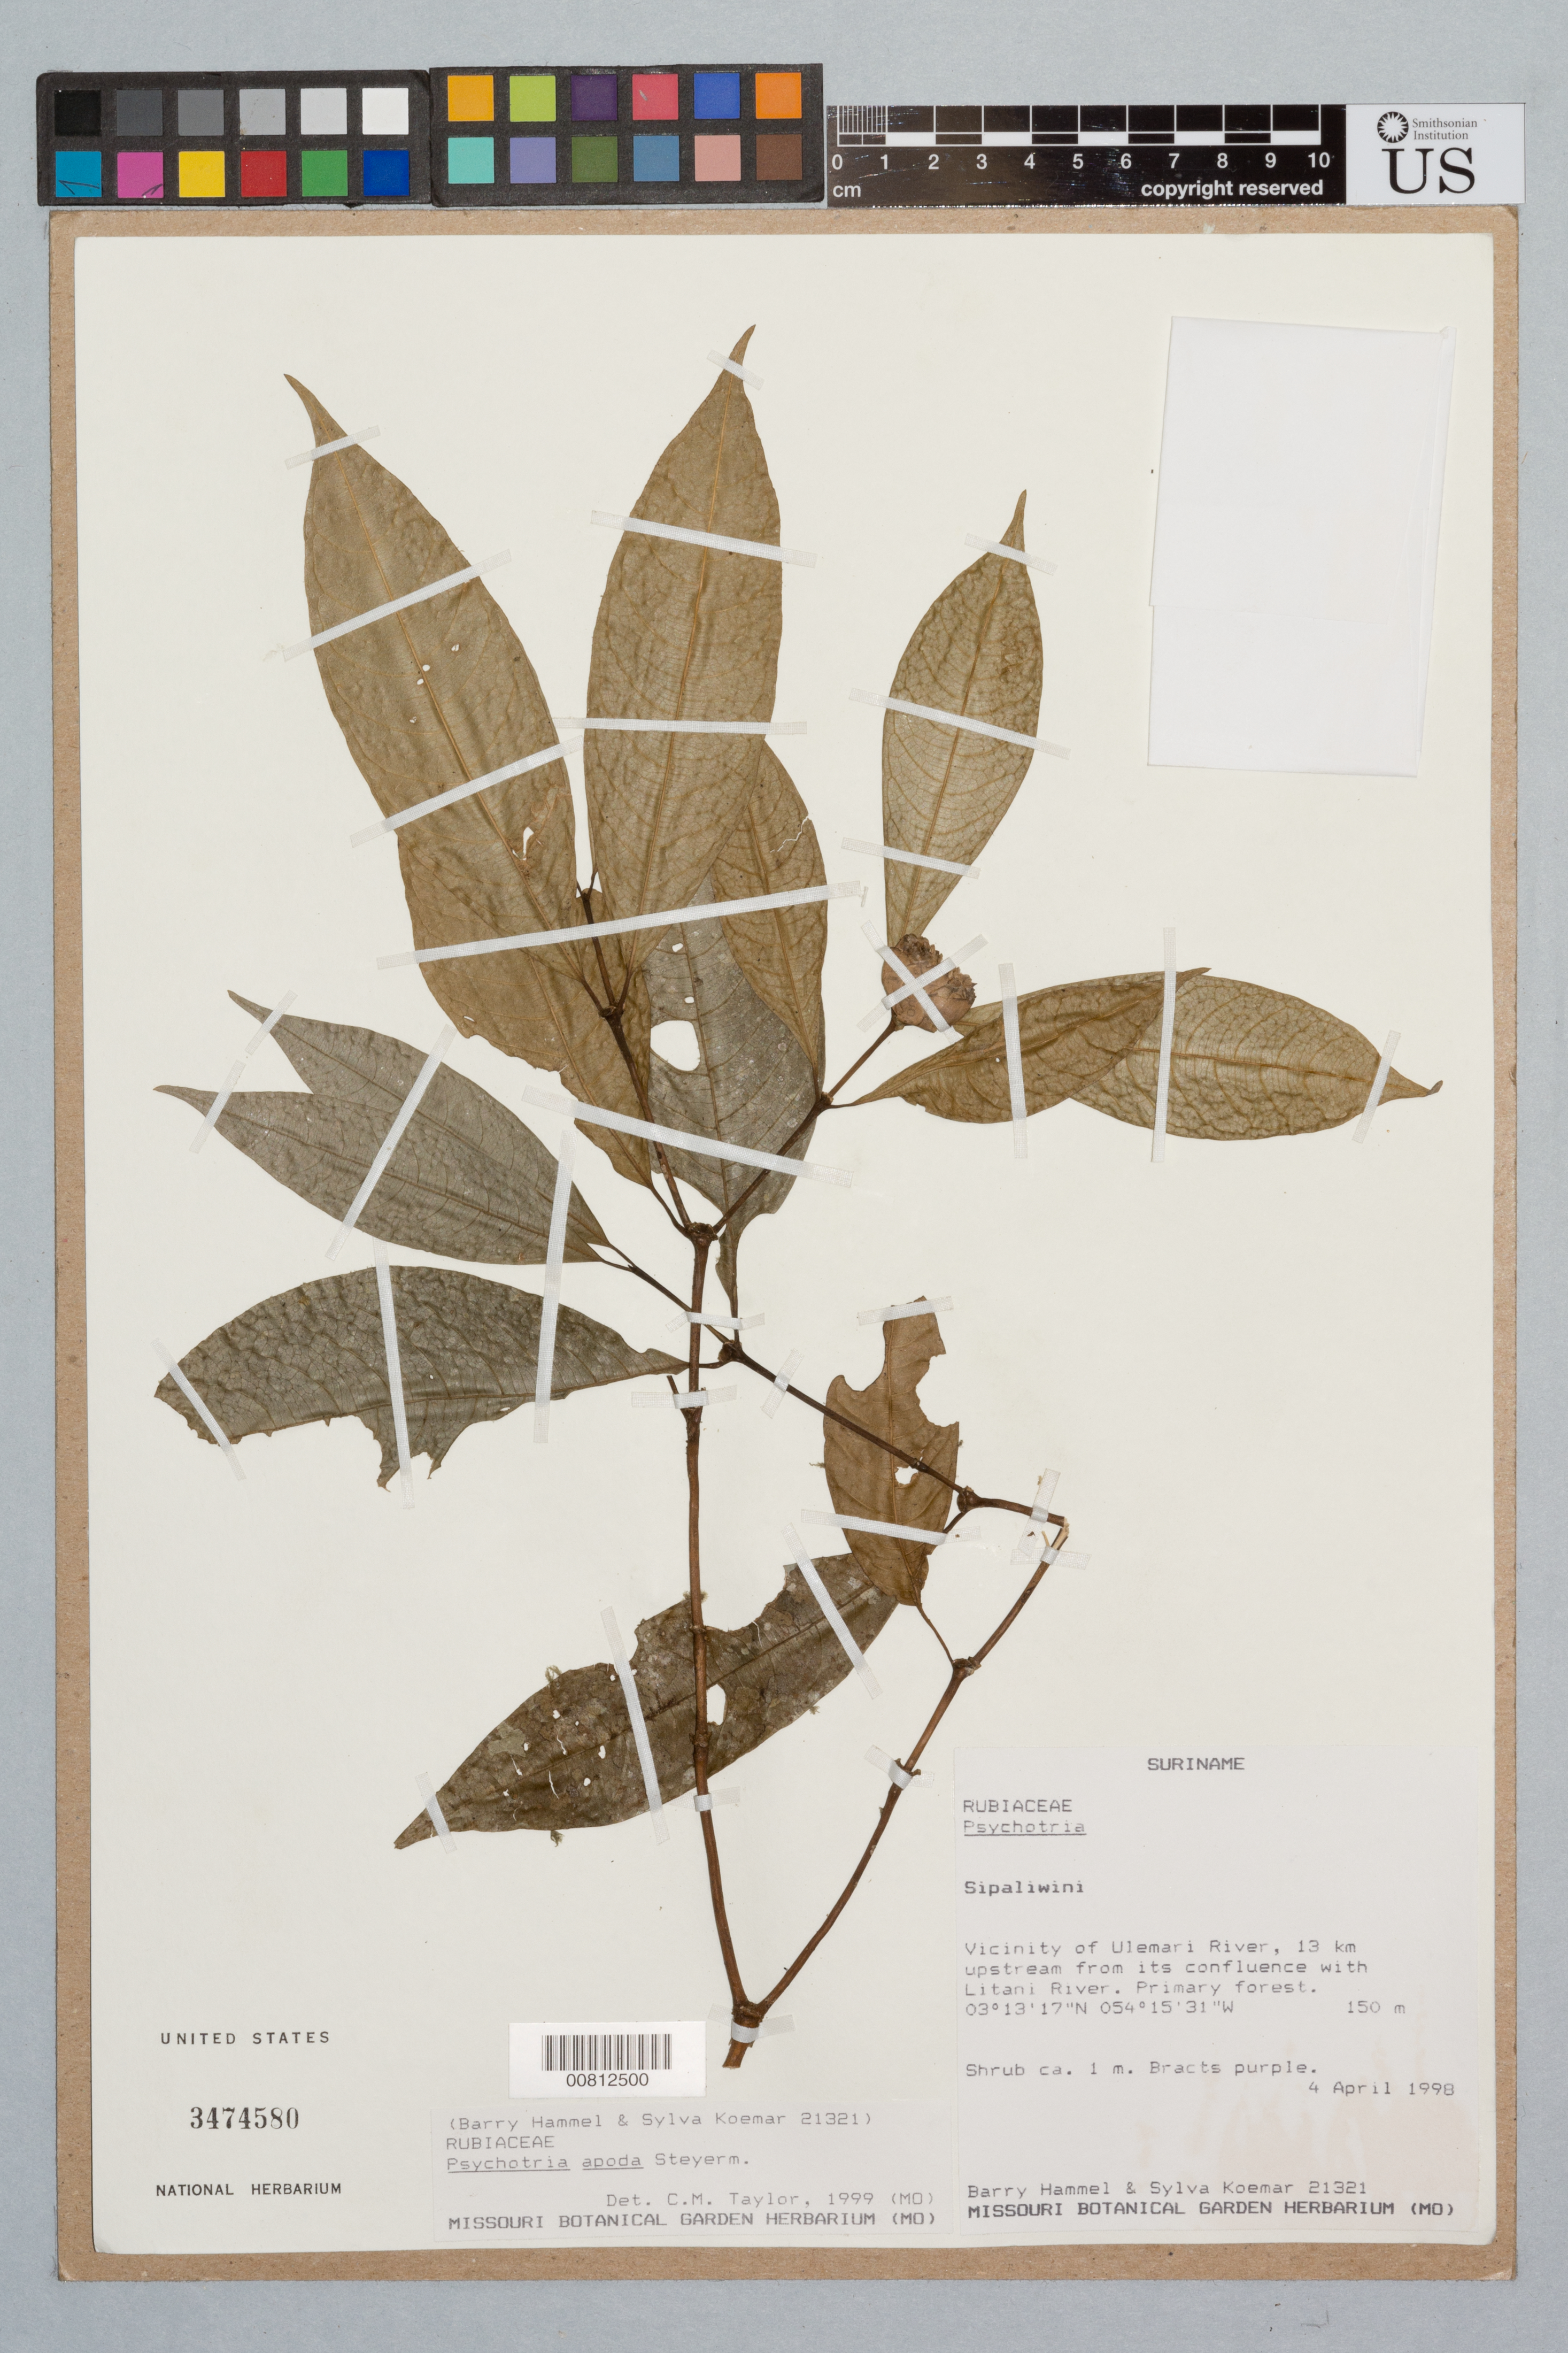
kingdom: Plantae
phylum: Tracheophyta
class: Magnoliopsida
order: Gentianales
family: Rubiaceae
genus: Palicourea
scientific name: Palicourea apoda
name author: (Steyerm.) Delprete & J.H. Kirkbr.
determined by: Kirkbride, J. H., Jr.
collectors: B. Hammel & S. Koemar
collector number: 21321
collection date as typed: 4-Apr-98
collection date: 1998-04-04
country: Suriname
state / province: Sipaliwini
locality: Ulemari R., 13 km upstream from confl. with Litani R.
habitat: Primary forest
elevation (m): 150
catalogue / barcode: US 3474580